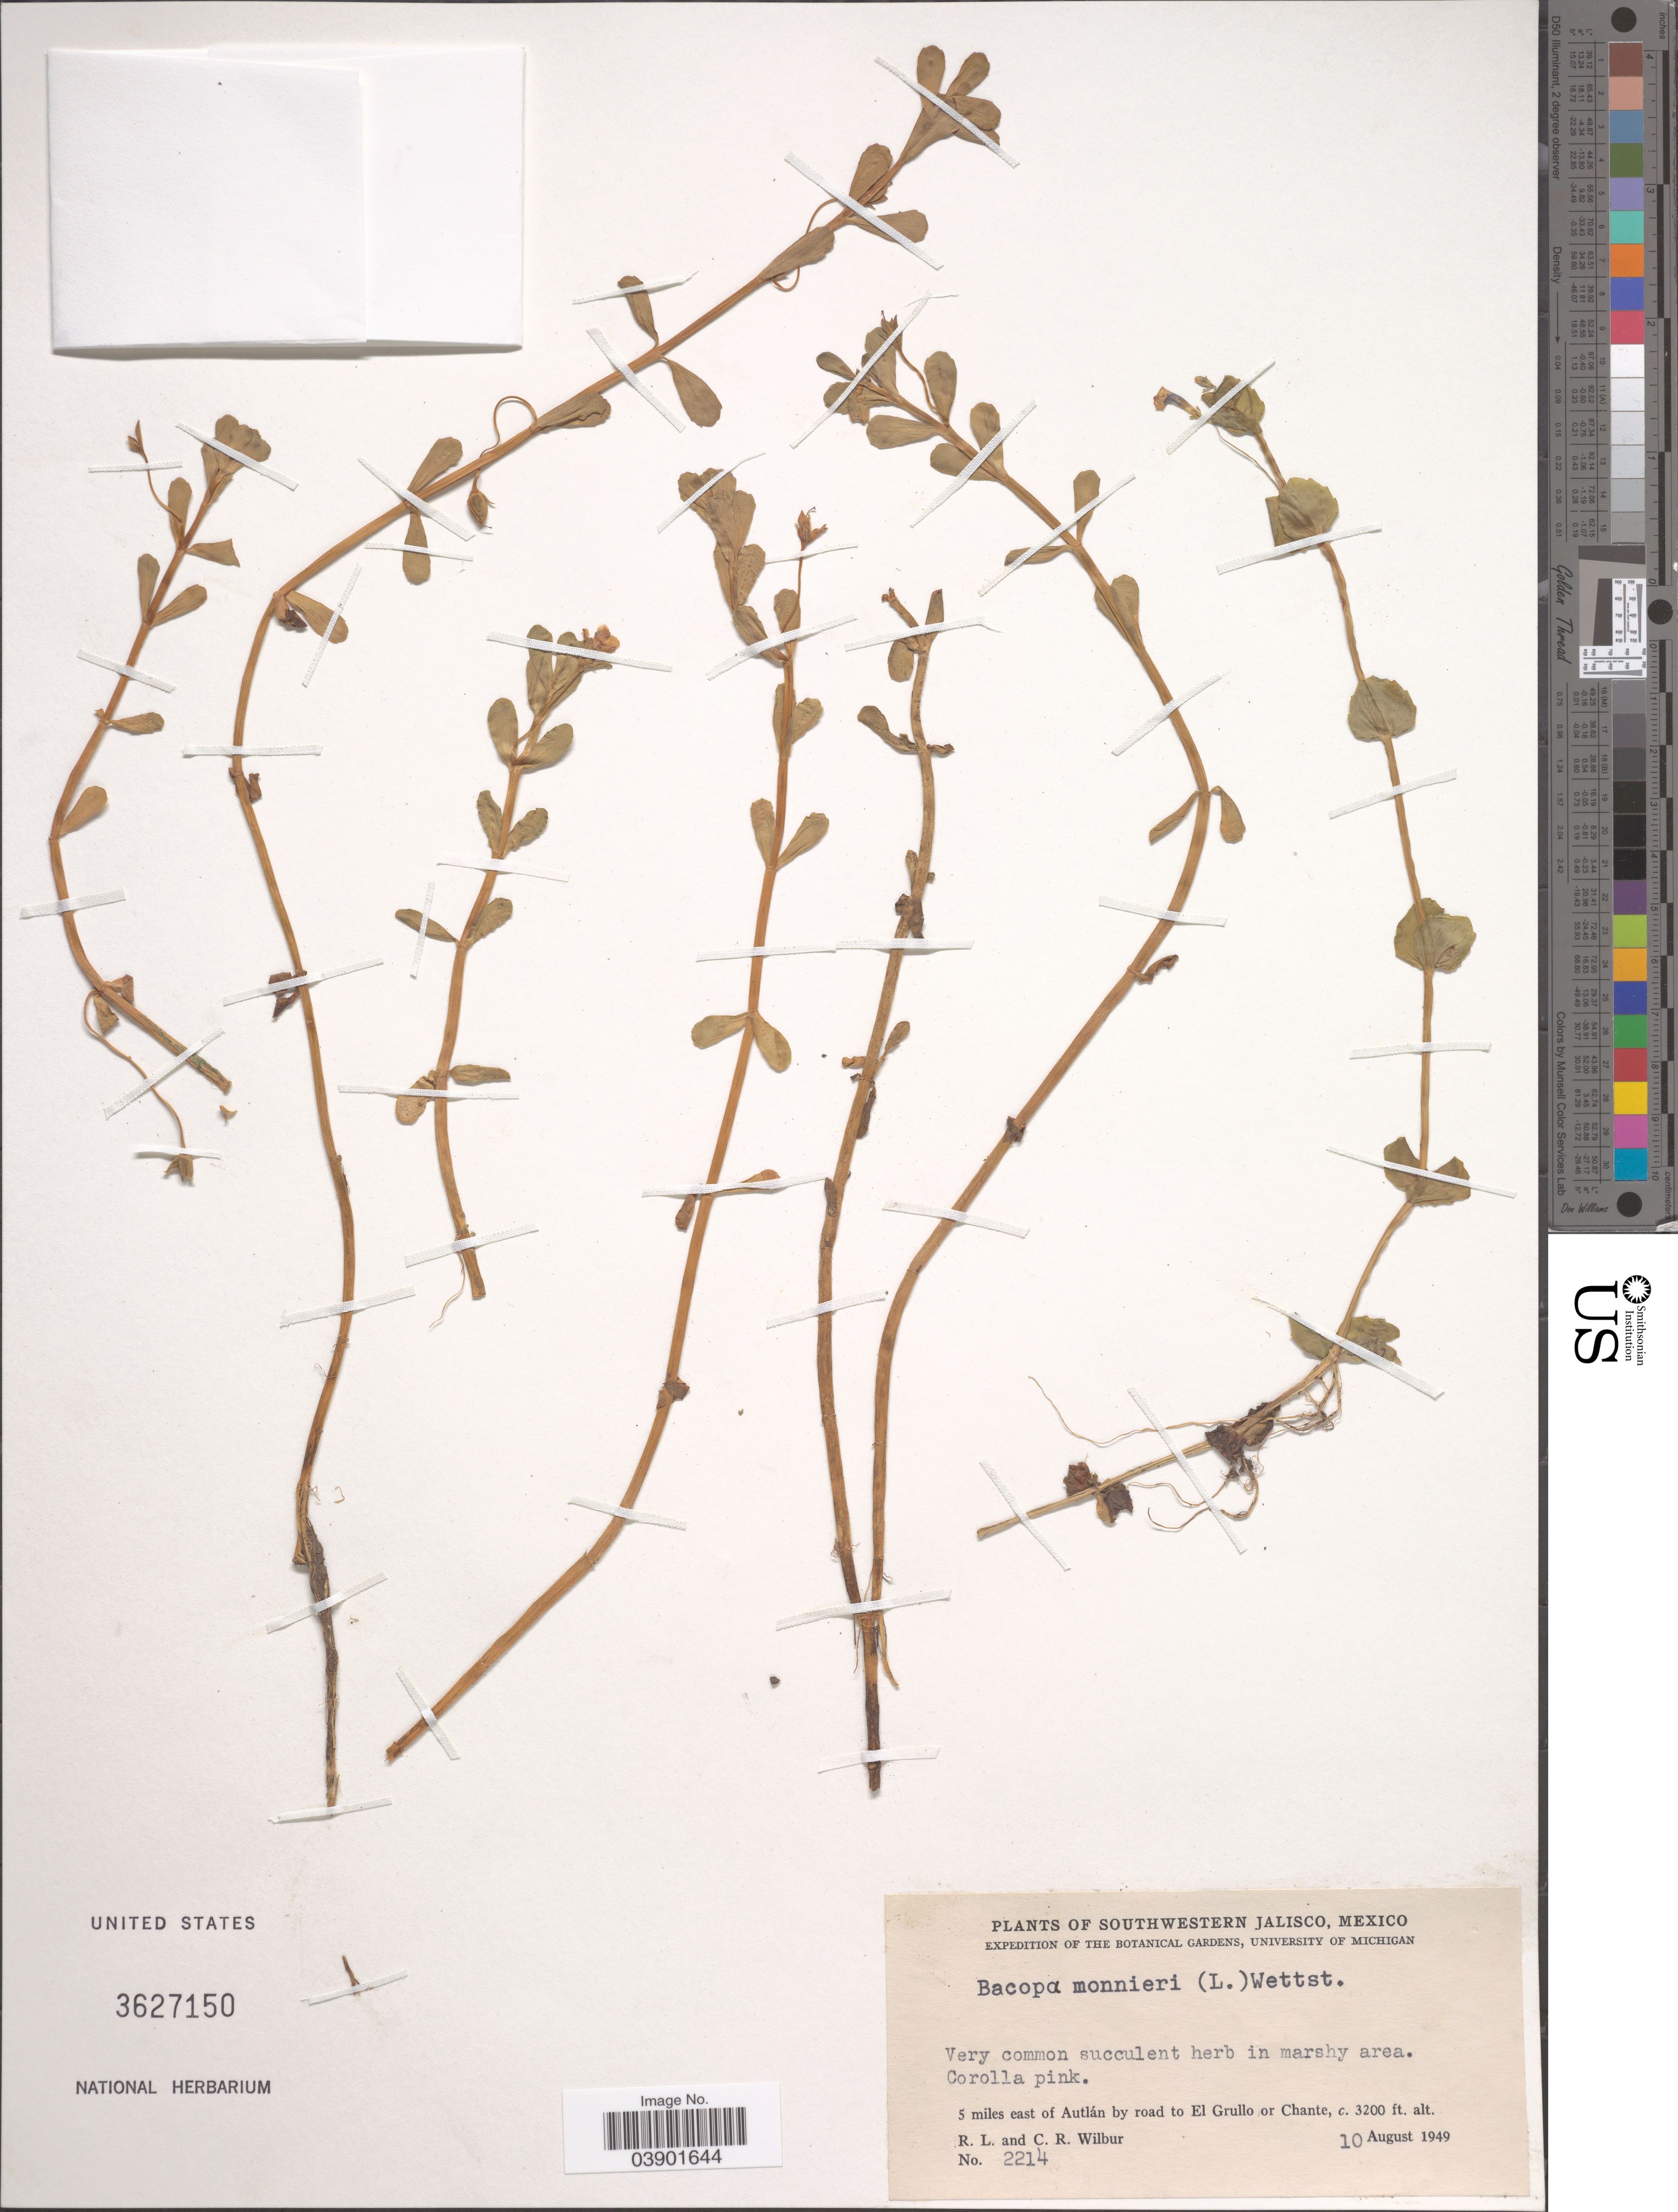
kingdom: Plantae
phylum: Tracheophyta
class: Magnoliopsida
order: Lamiales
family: Plantaginaceae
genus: Bacopa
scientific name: Bacopa monnieri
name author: (L.) Pennell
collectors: R. L. Wilbur & C. Wilbur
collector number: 2214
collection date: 1949-08-10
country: Mexico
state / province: Jalisco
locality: Southwestern Jalisco. 5 miles east of Autlán by road to El Grullo or Chante.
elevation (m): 975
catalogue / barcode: US 3627150